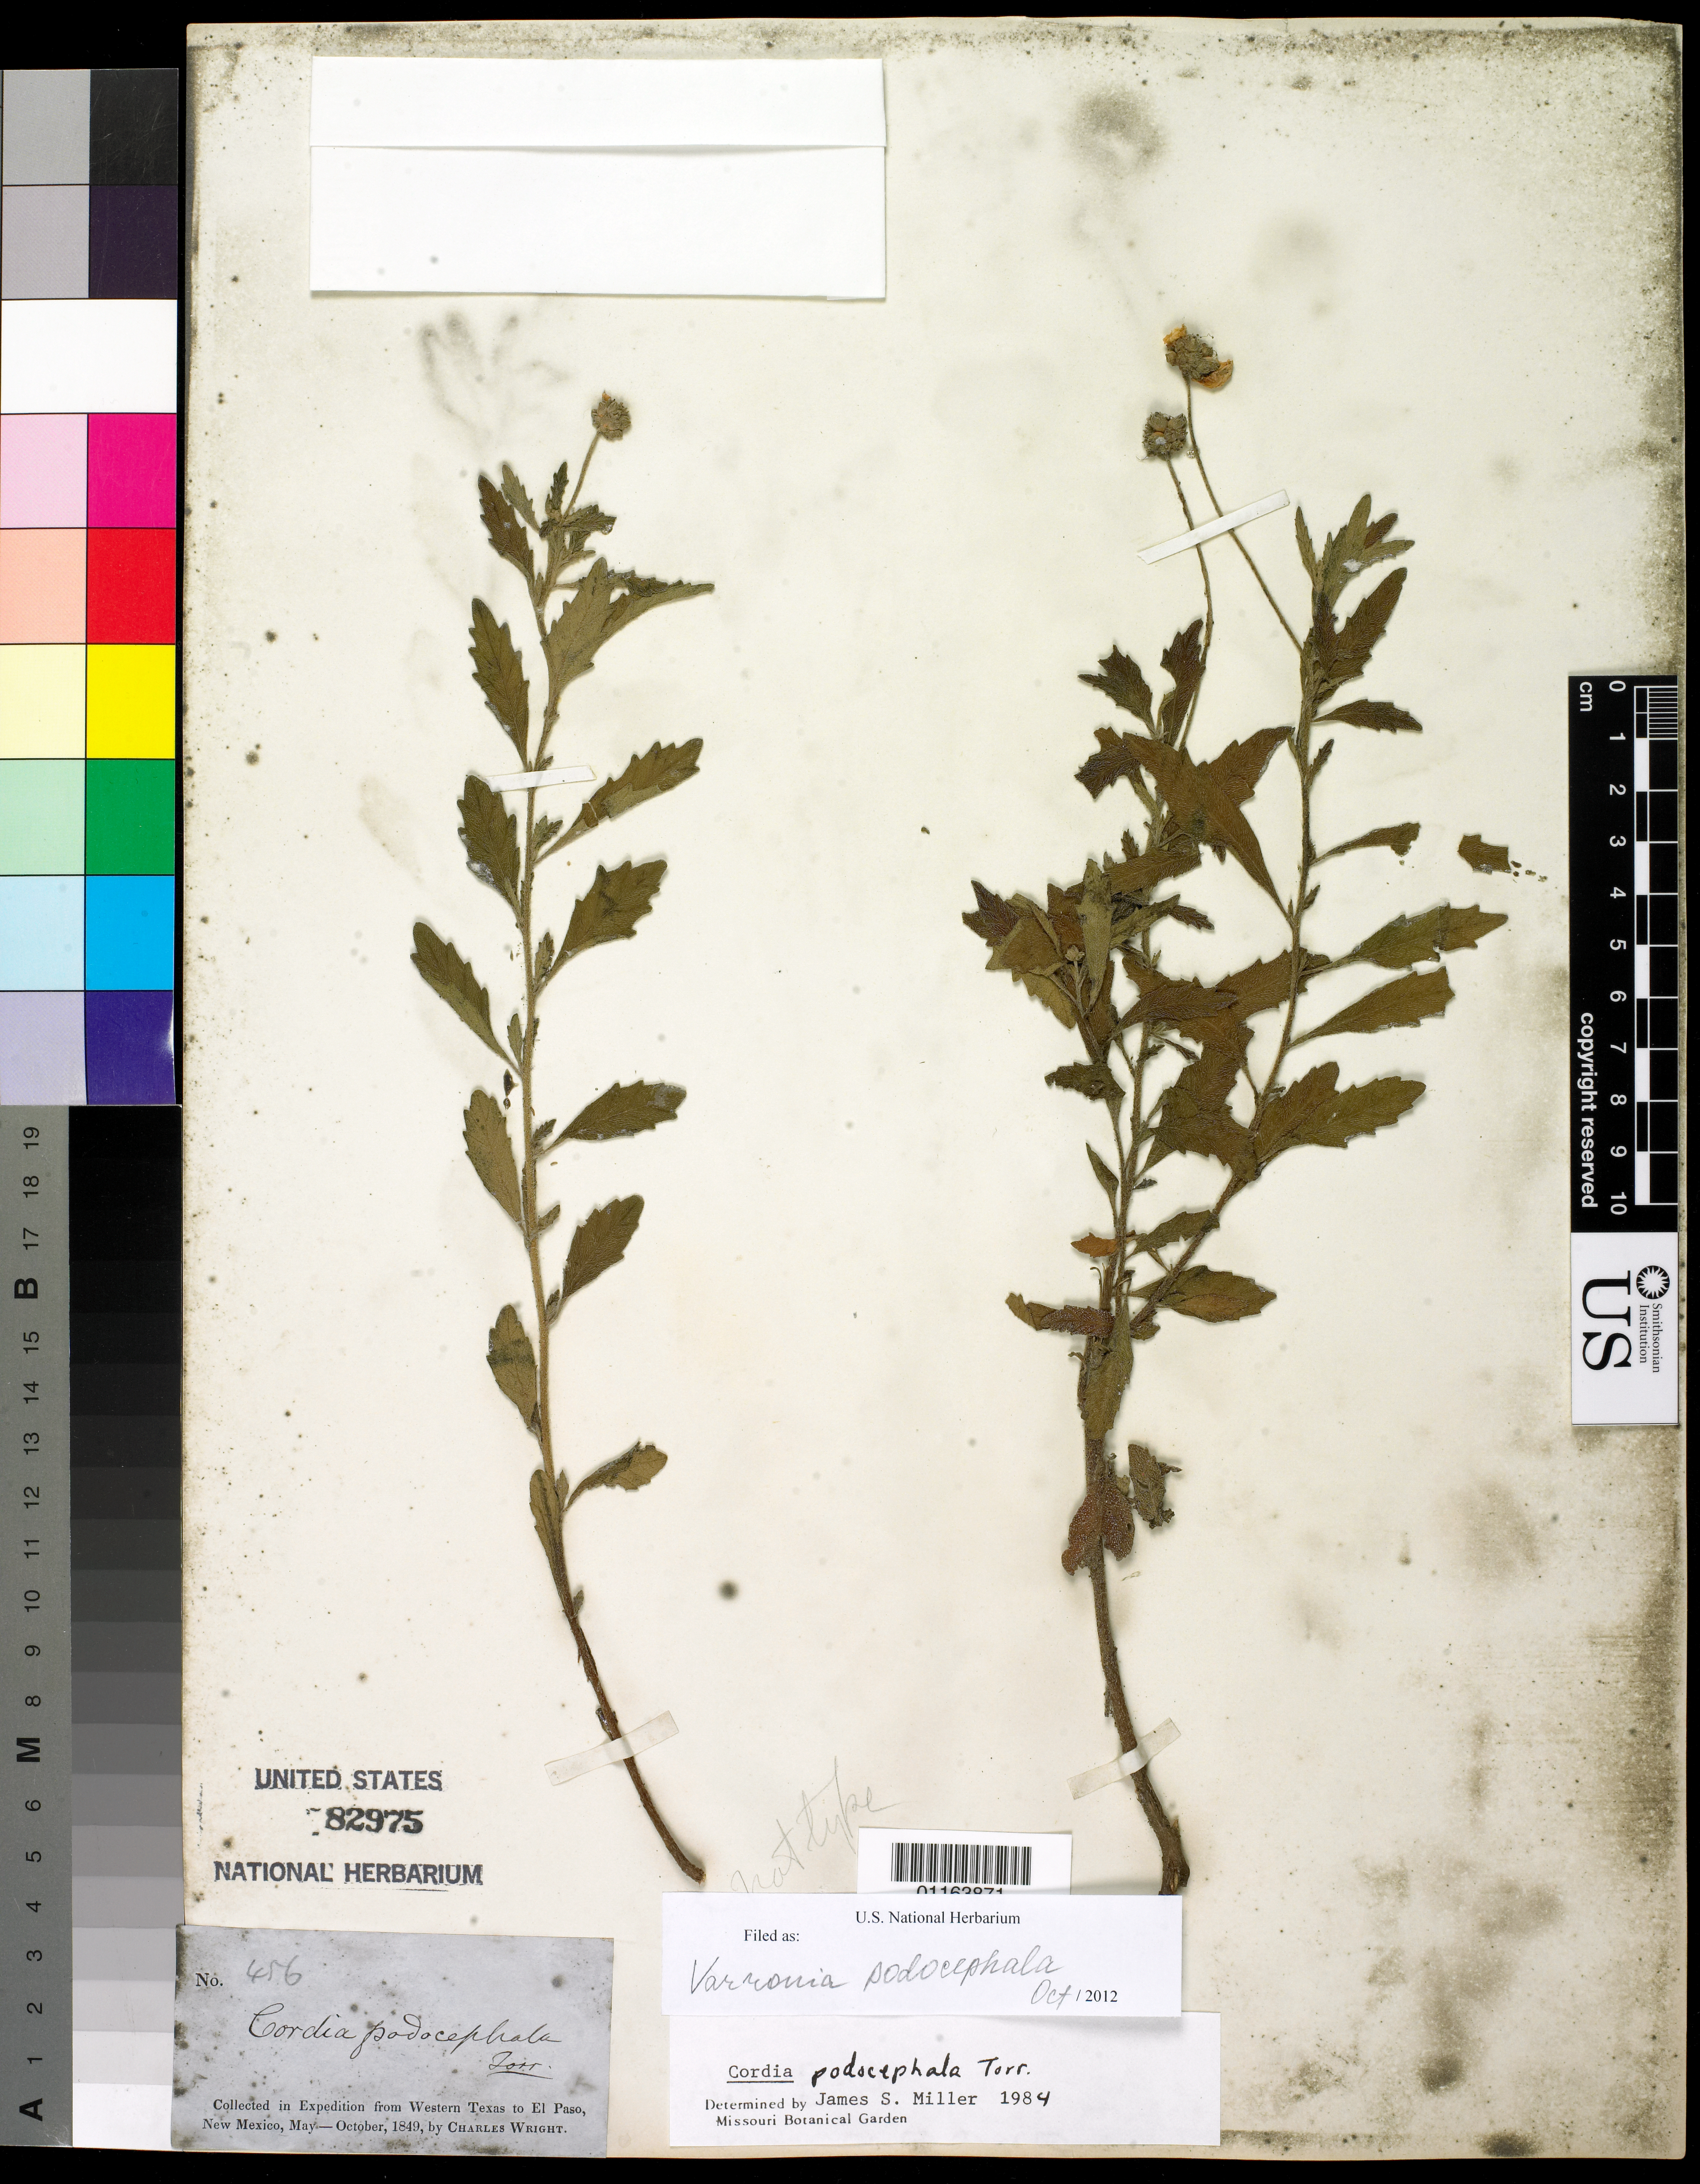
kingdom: Plantae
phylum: Tracheophyta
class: Magnoliopsida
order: Boraginales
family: Cordiaceae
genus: Varronia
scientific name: Varronia podocephala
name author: (Torr.) Borhidi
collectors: C. Wright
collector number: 456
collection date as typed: May 1849 to -- Oct 1849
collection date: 1849-05/1849-10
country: United States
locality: From Western Texas to El Paso, New Mexico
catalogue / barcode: US 82975